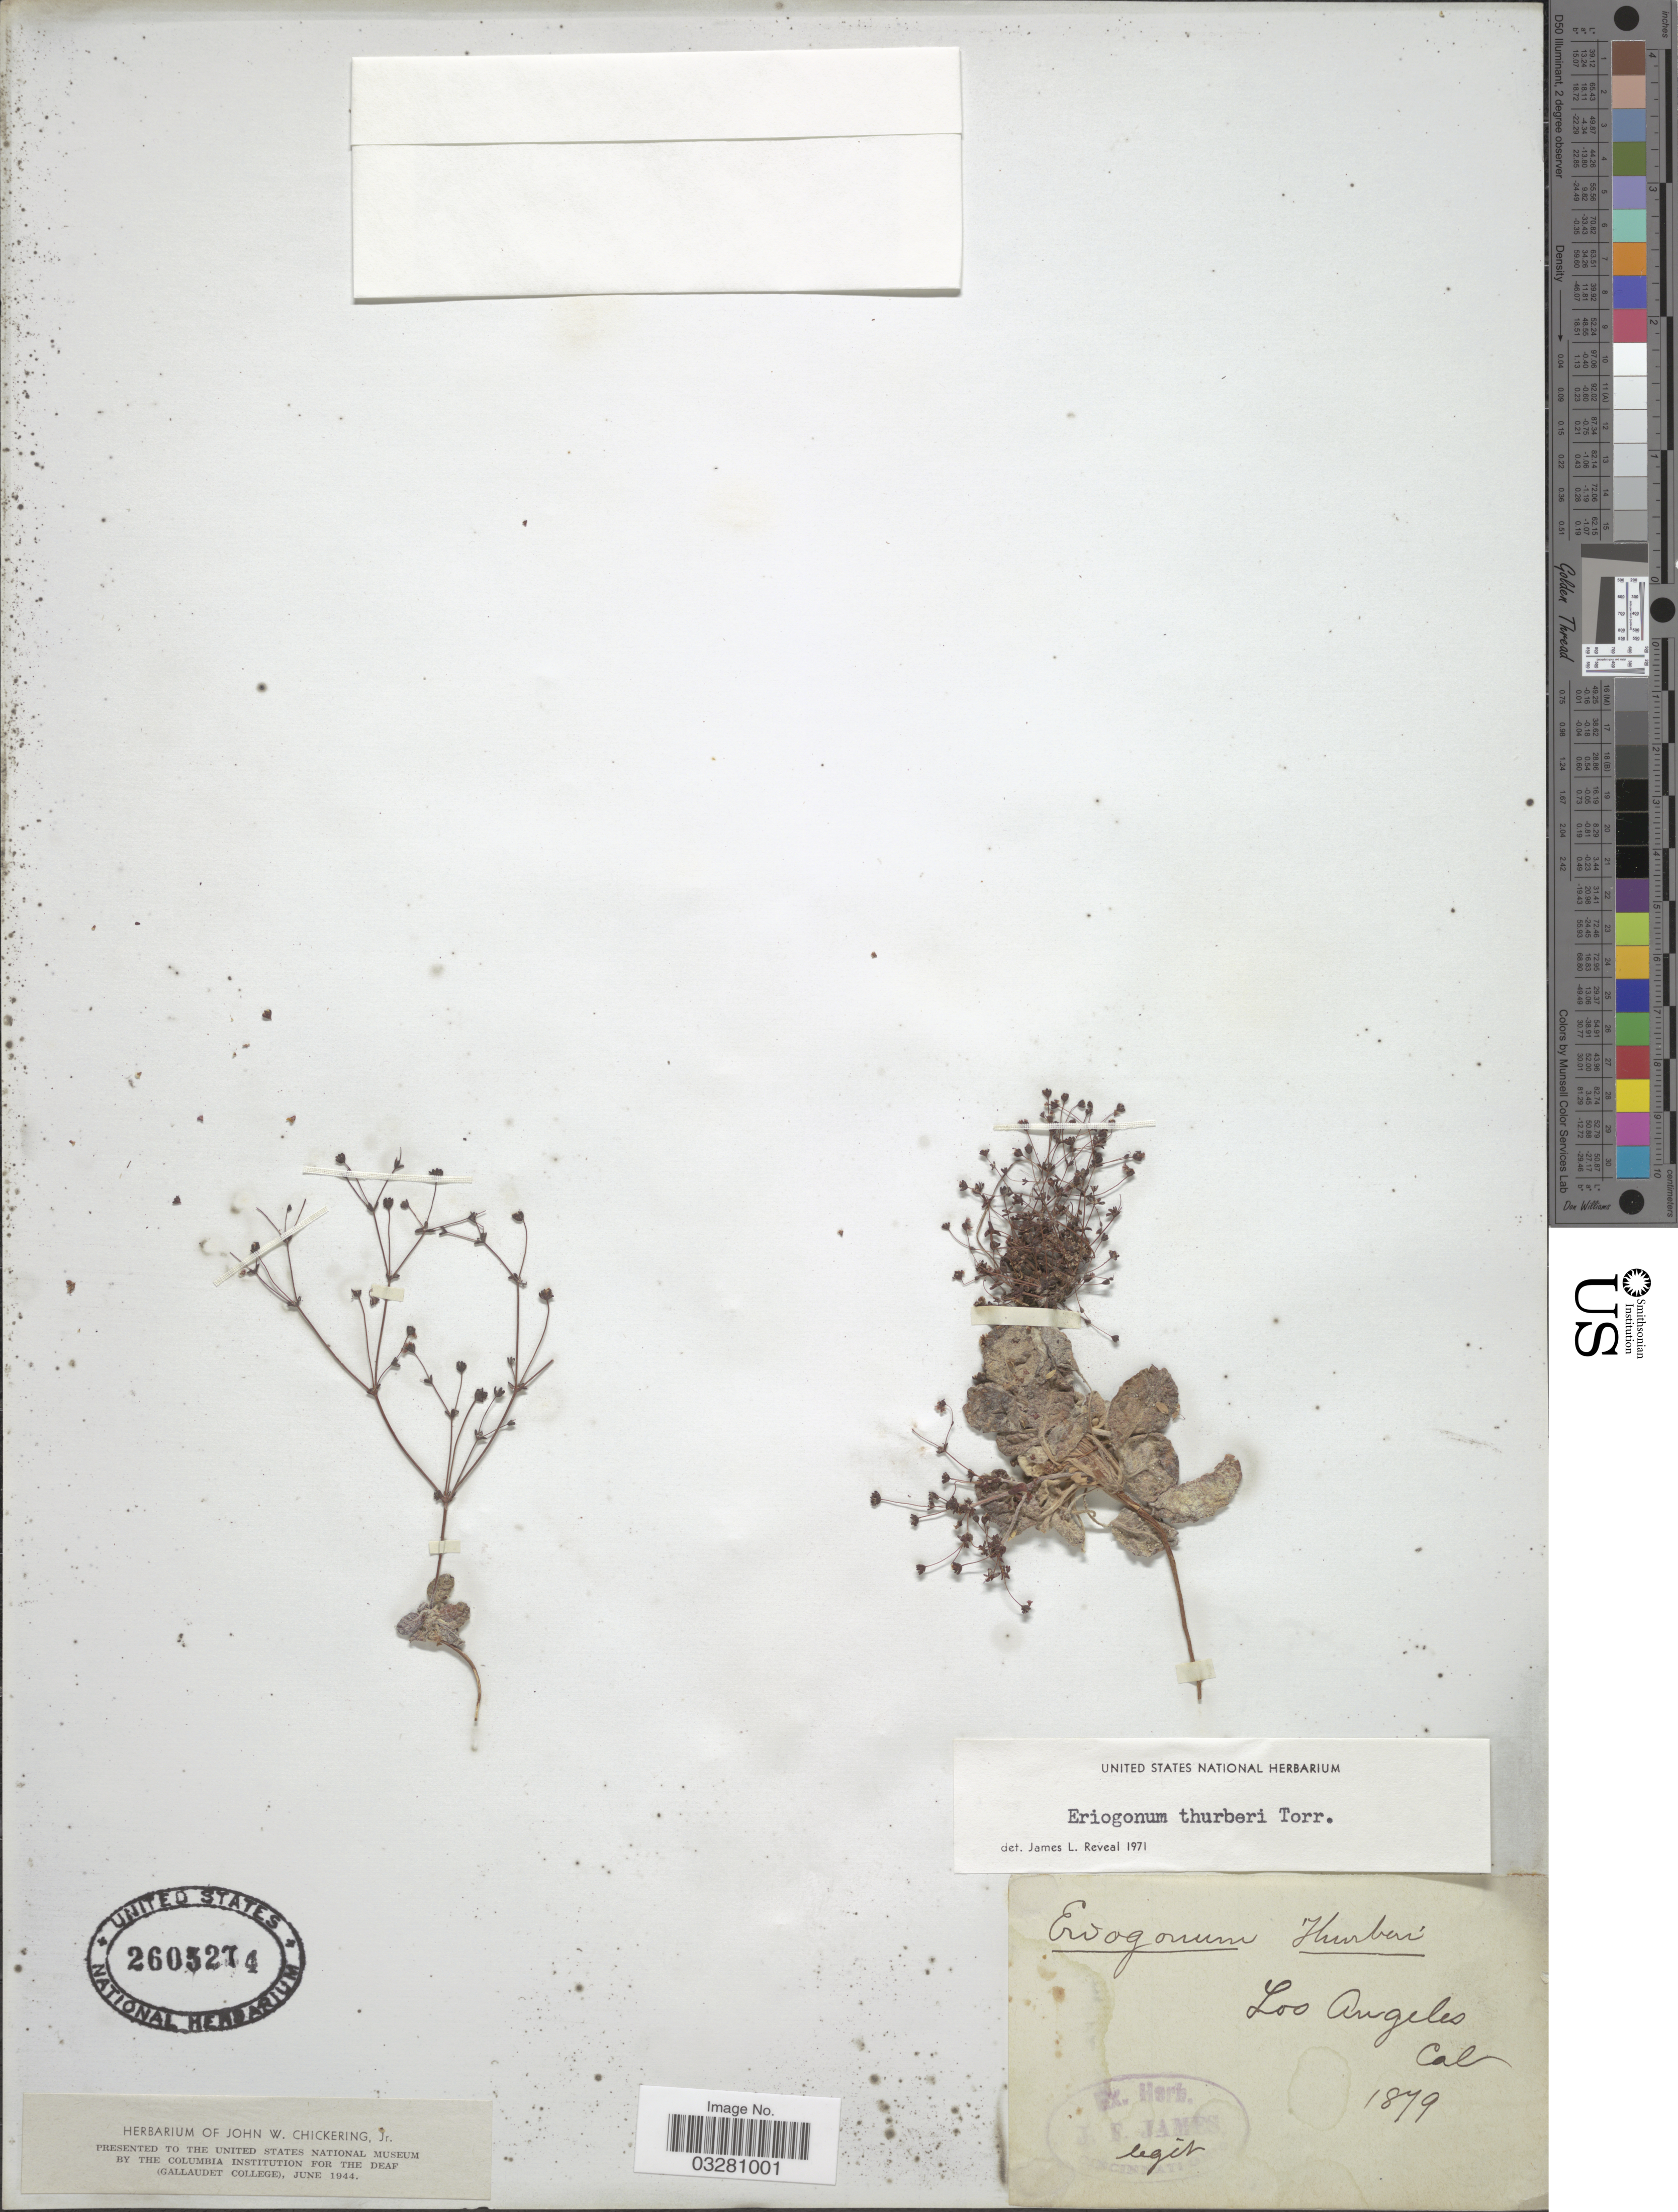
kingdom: Plantae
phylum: Tracheophyta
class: Magnoliopsida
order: Caryophyllales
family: Polygonaceae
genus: Eriogonum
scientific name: Eriogonum thurberi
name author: Torr.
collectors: J. James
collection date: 1879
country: United States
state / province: California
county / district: Los Angeles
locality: Los Angeles. Cal.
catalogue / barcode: US 2605274